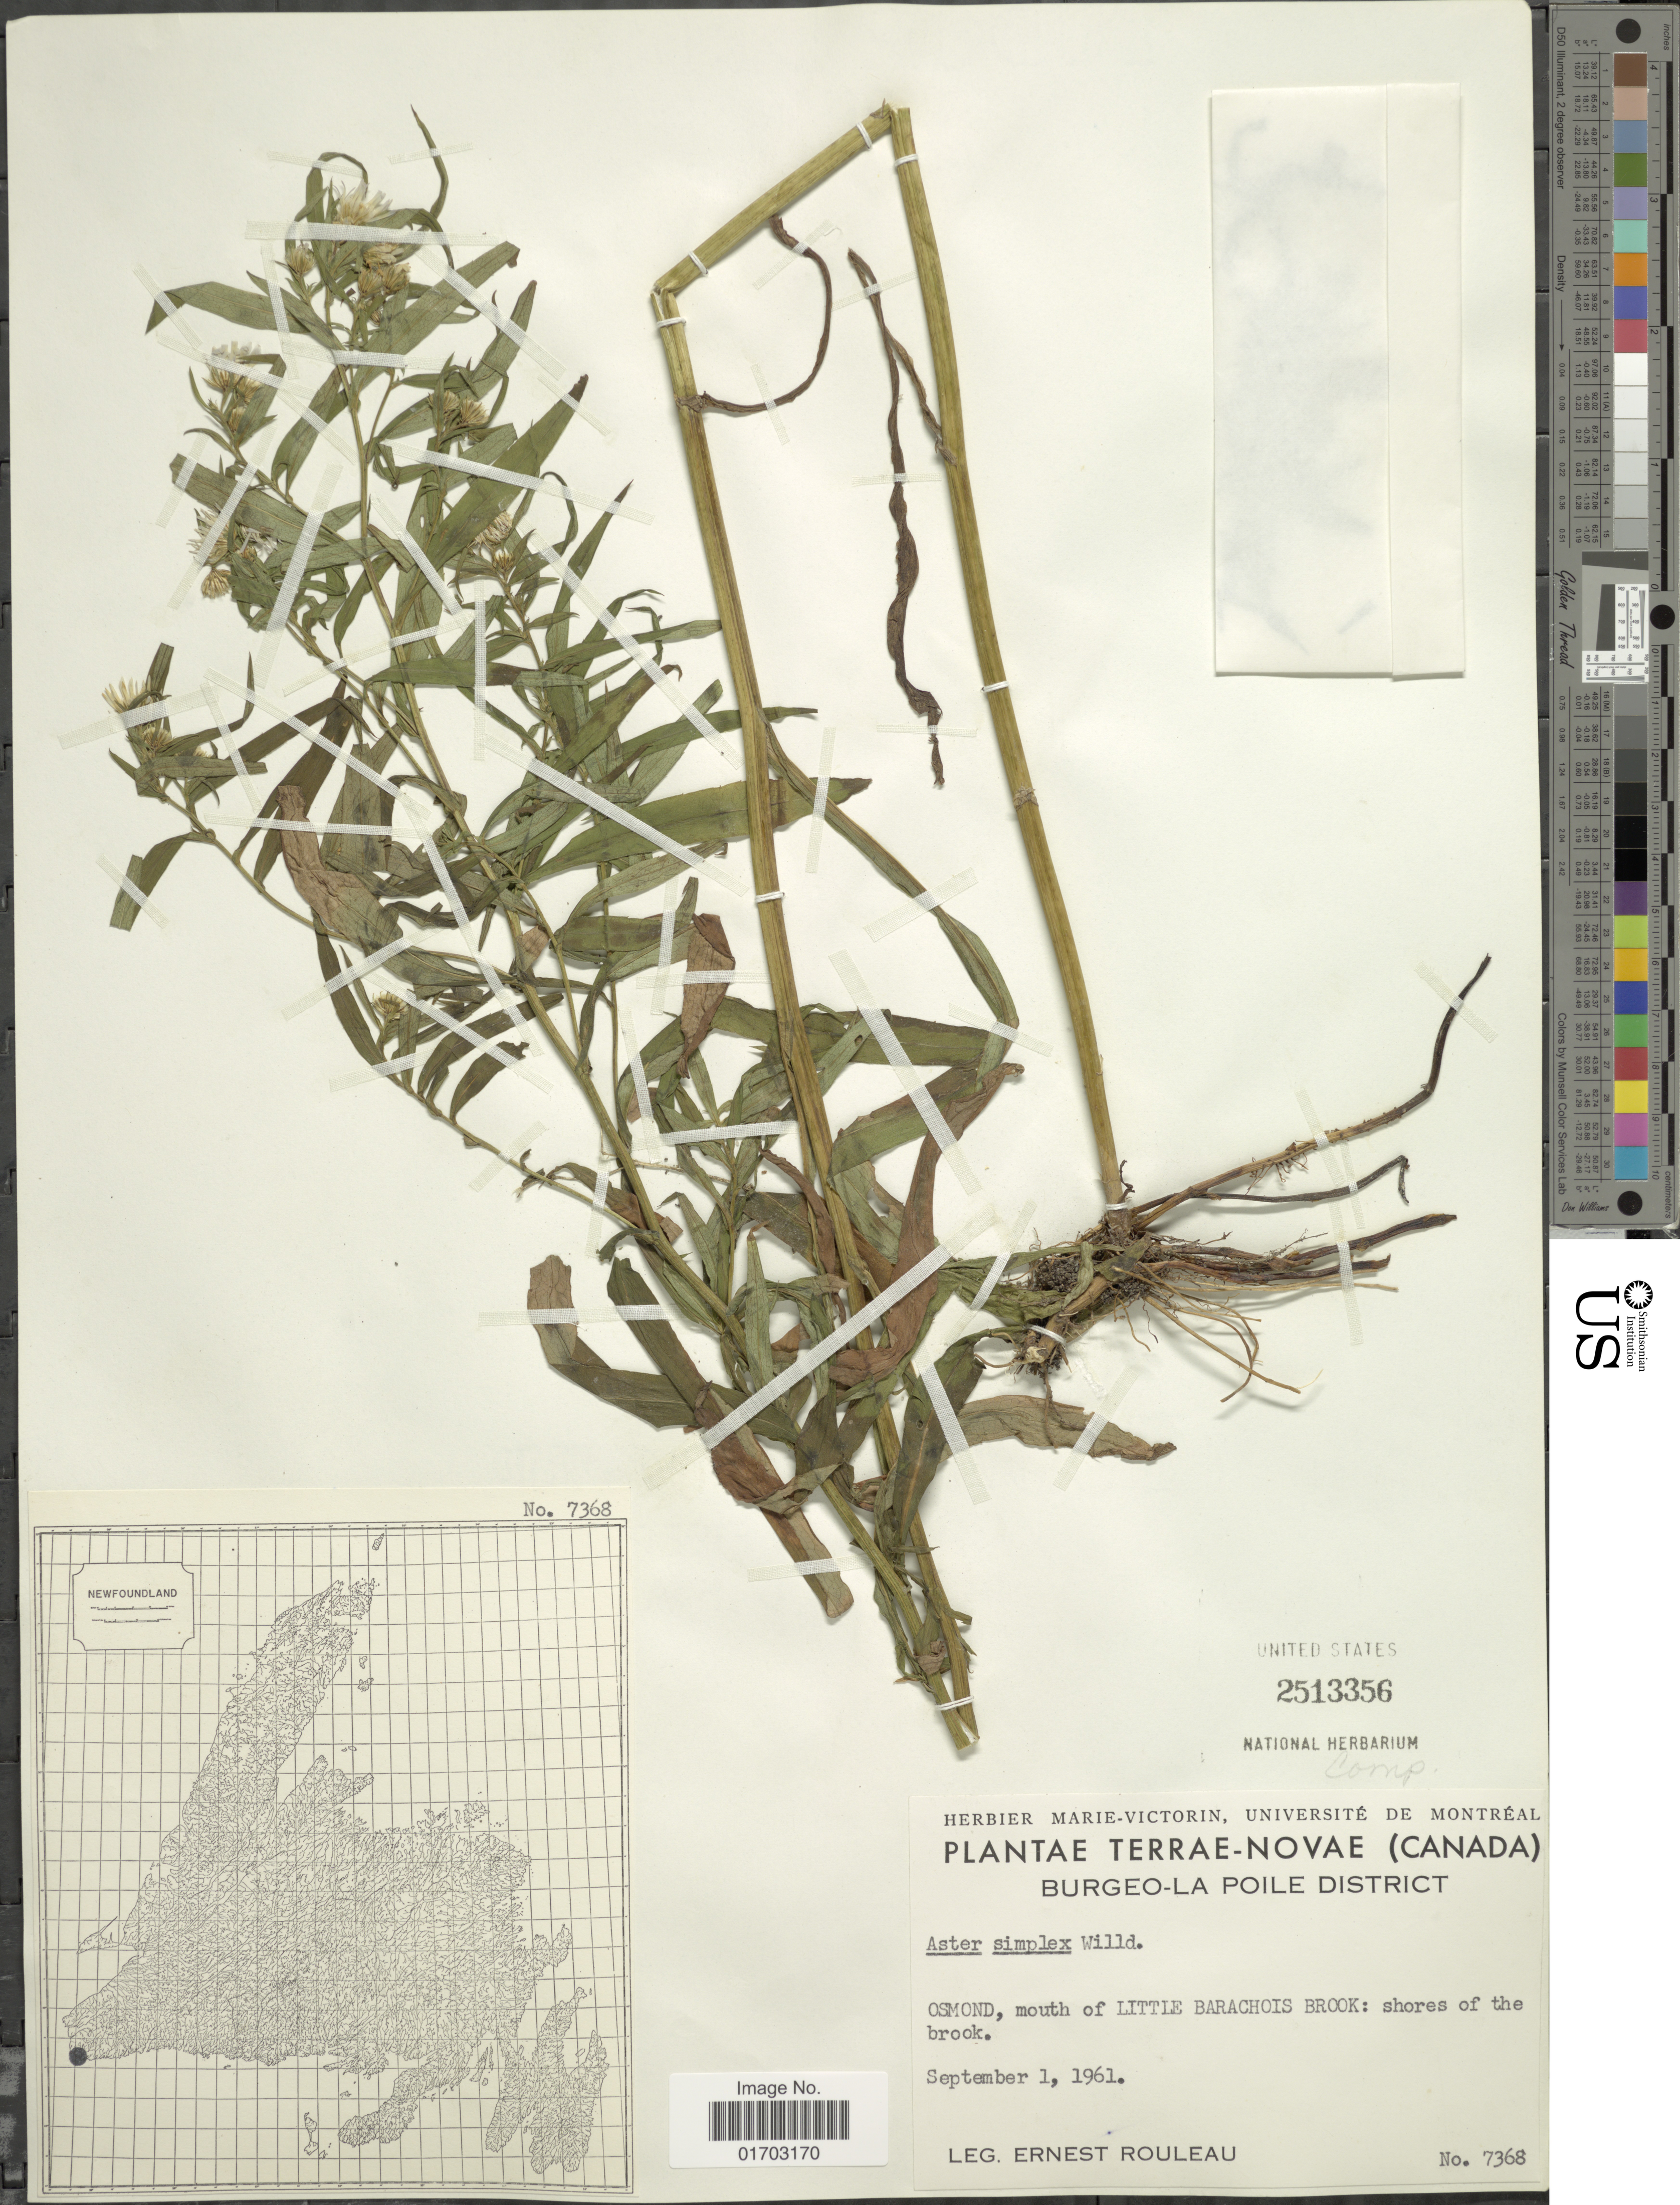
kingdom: Plantae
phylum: Tracheophyta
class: Magnoliopsida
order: Asterales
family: Asteraceae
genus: Symphyotrichum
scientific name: Symphyotrichum simplex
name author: (Willd.) Á. Löve & D. Löve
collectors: J. Rouleau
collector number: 7368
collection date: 1961-09-01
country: Canada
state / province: Newfoundland and Labrador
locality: Terrae-Novae, Burgeo-La Poile District, Osmond, mouth of Little Barachois Brook: shores of the brook.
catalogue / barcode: US 2513356